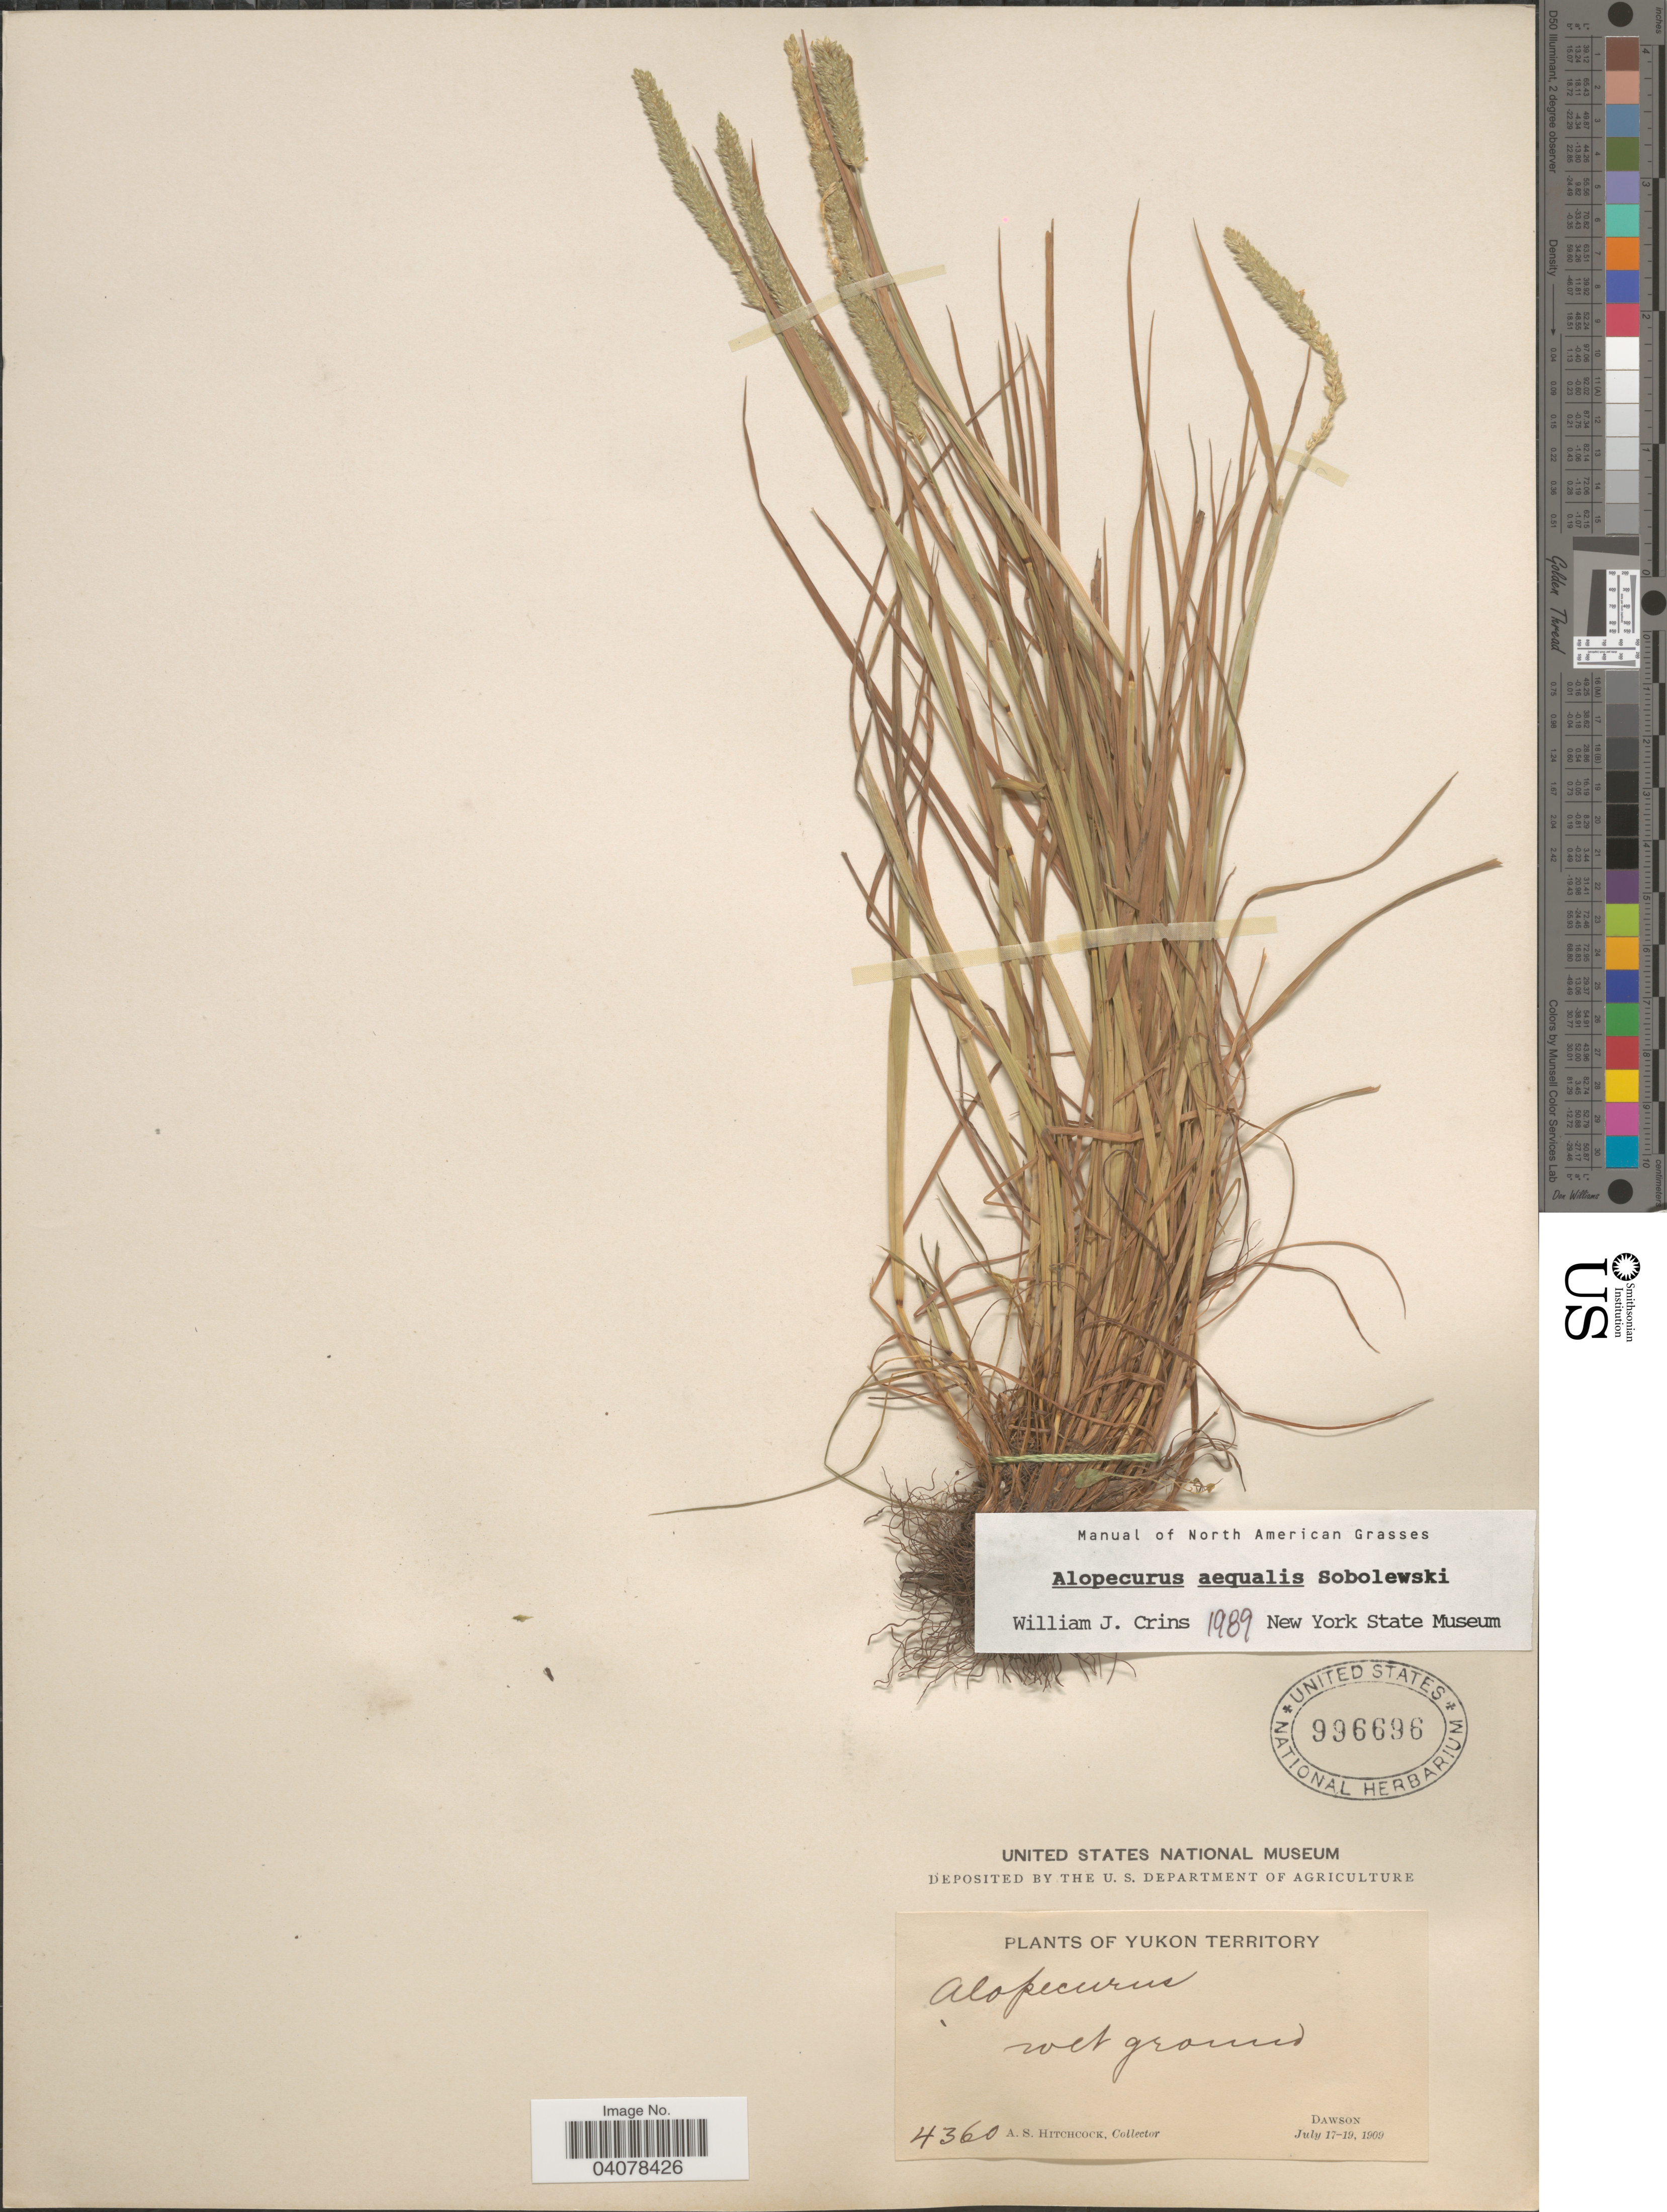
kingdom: Plantae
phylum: Tracheophyta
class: Liliopsida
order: Poales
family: Poaceae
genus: Alopecurus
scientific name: Alopecurus aequalis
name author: Sobol.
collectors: A. S. Hitchcock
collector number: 4360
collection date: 1909-07-17/1909-07-19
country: Canada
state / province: Yukon Territory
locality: Dawson.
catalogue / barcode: US 996696